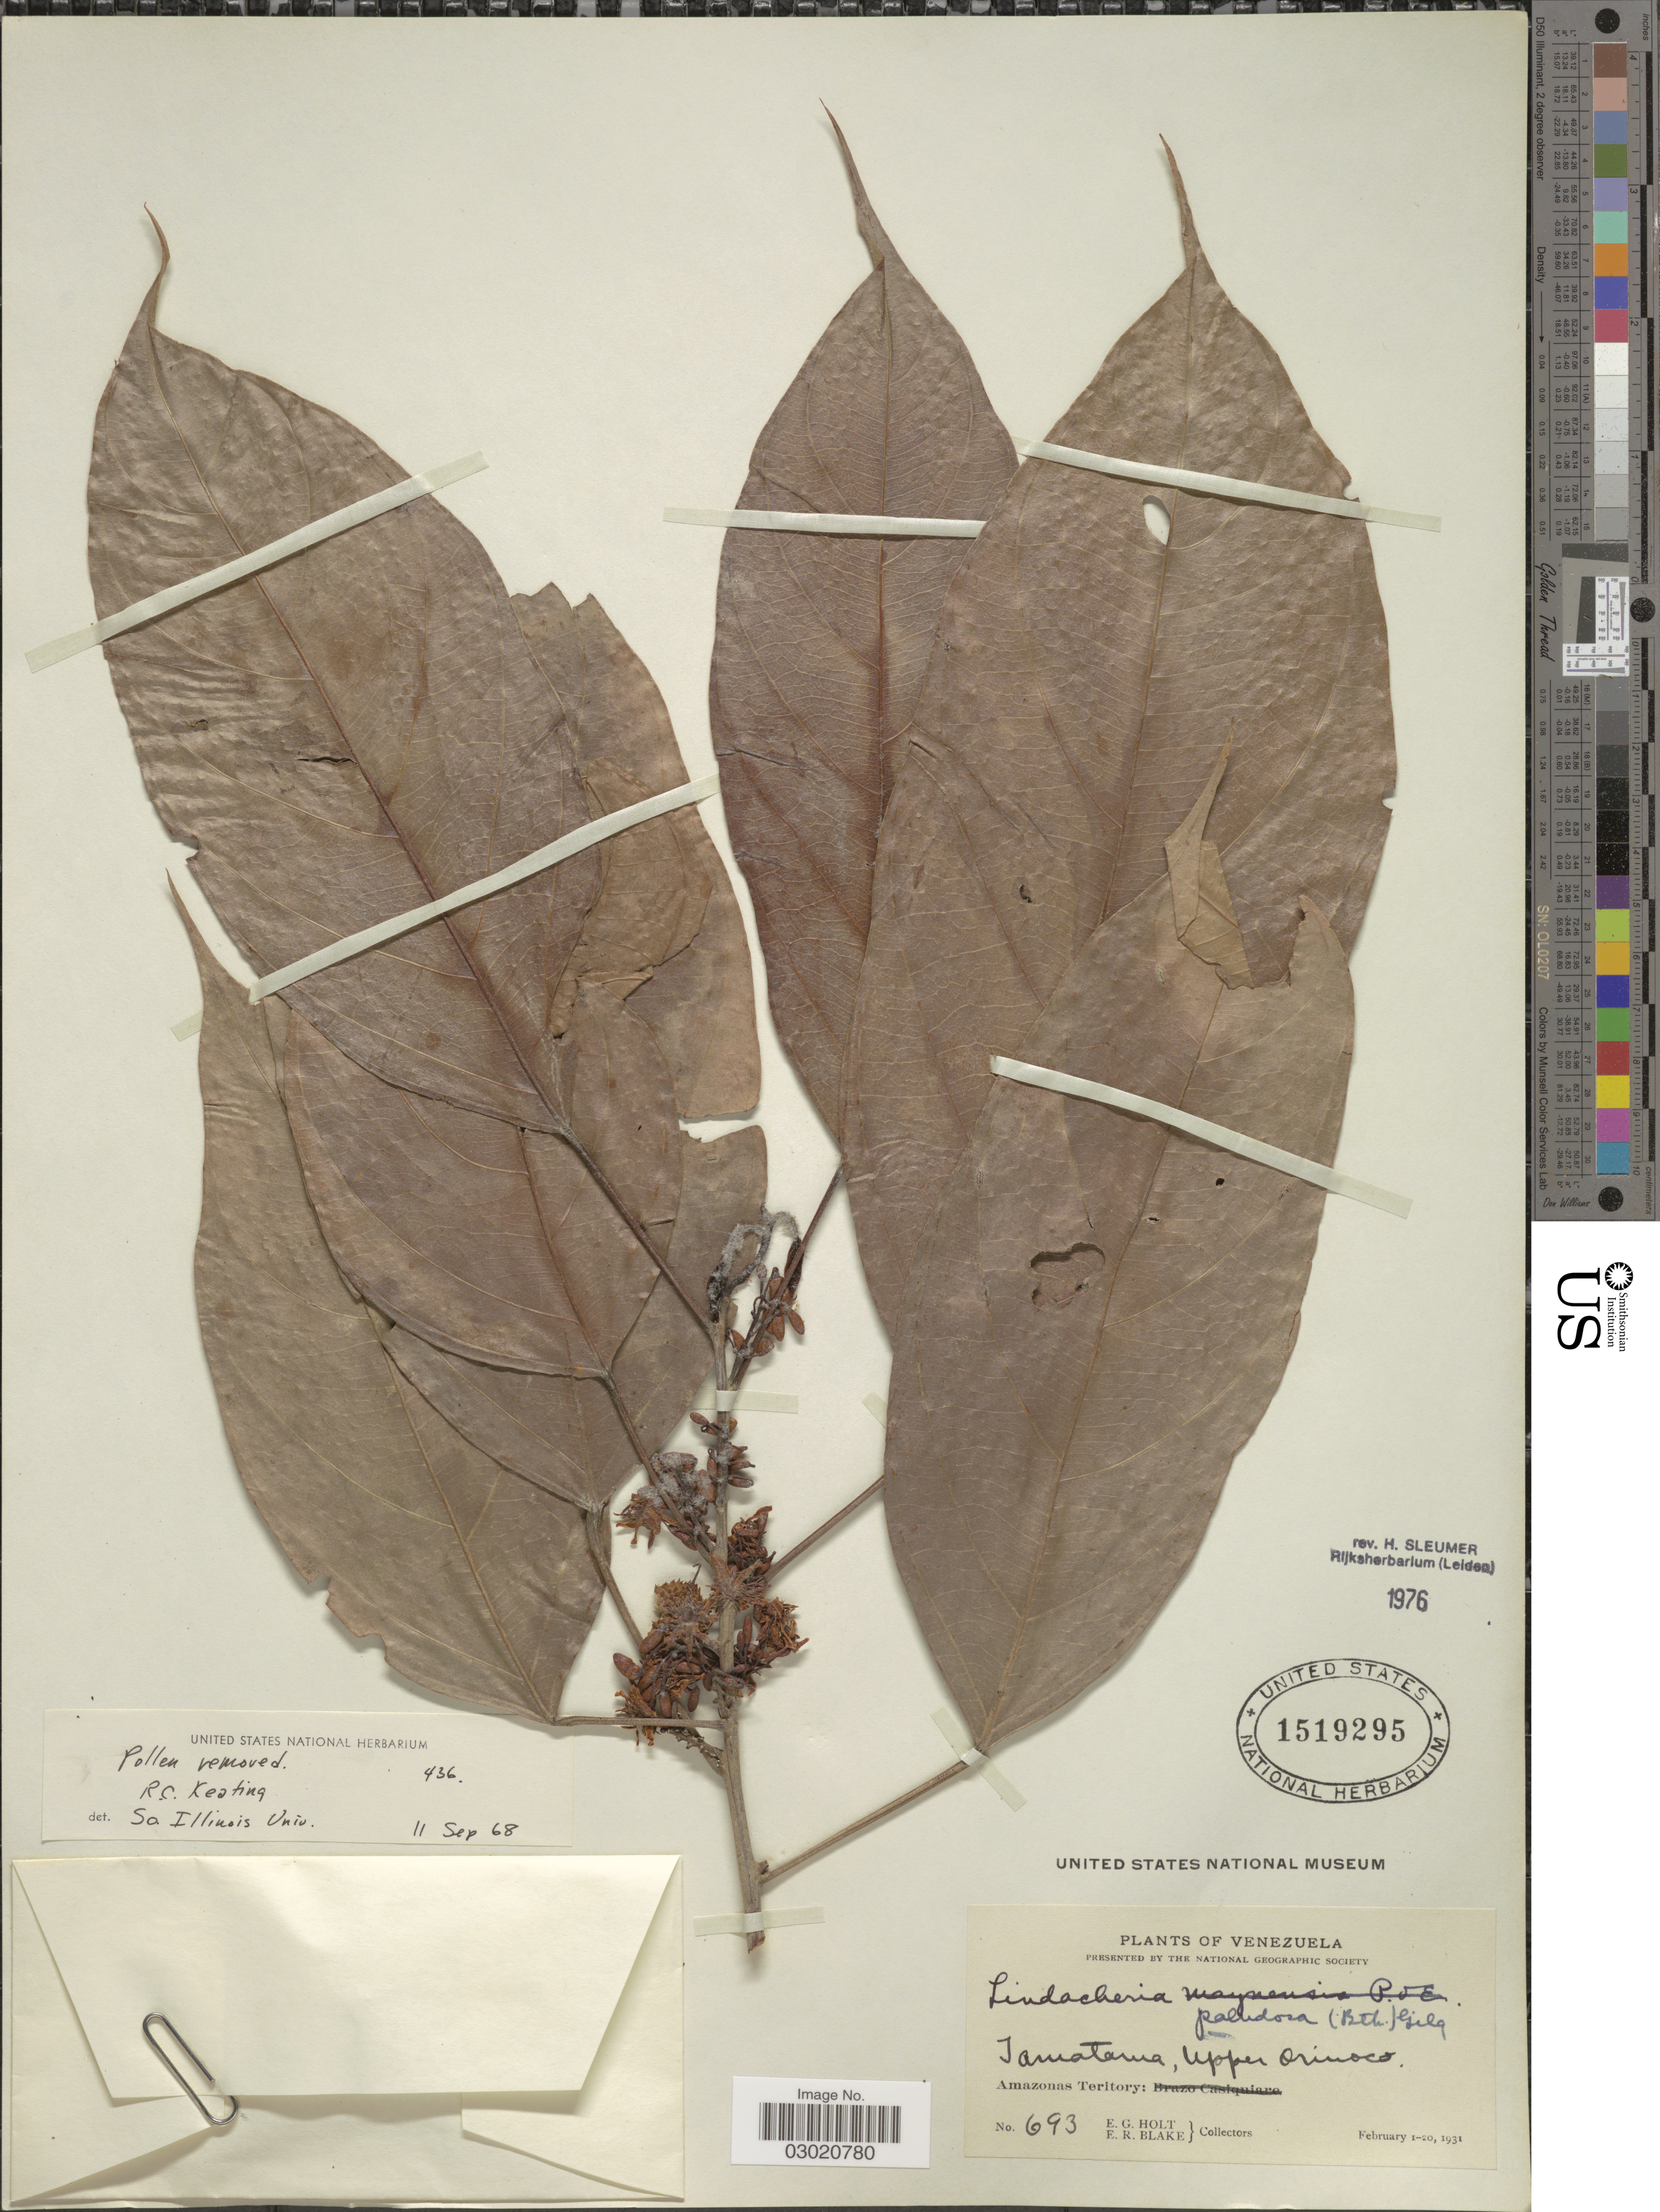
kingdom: Plantae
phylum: Tracheophyta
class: Magnoliopsida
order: Malpighiales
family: Achariaceae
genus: Lindackeria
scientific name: Lindackeria paludosa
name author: (Benth.) Gilg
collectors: E. G. Holt & E. R. Blake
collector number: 693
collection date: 1931-02-01/1931-02-20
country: Venezuela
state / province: Amazonas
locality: Tamatama, upper Orinoco, Amazonas Territory.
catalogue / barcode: US 1519295